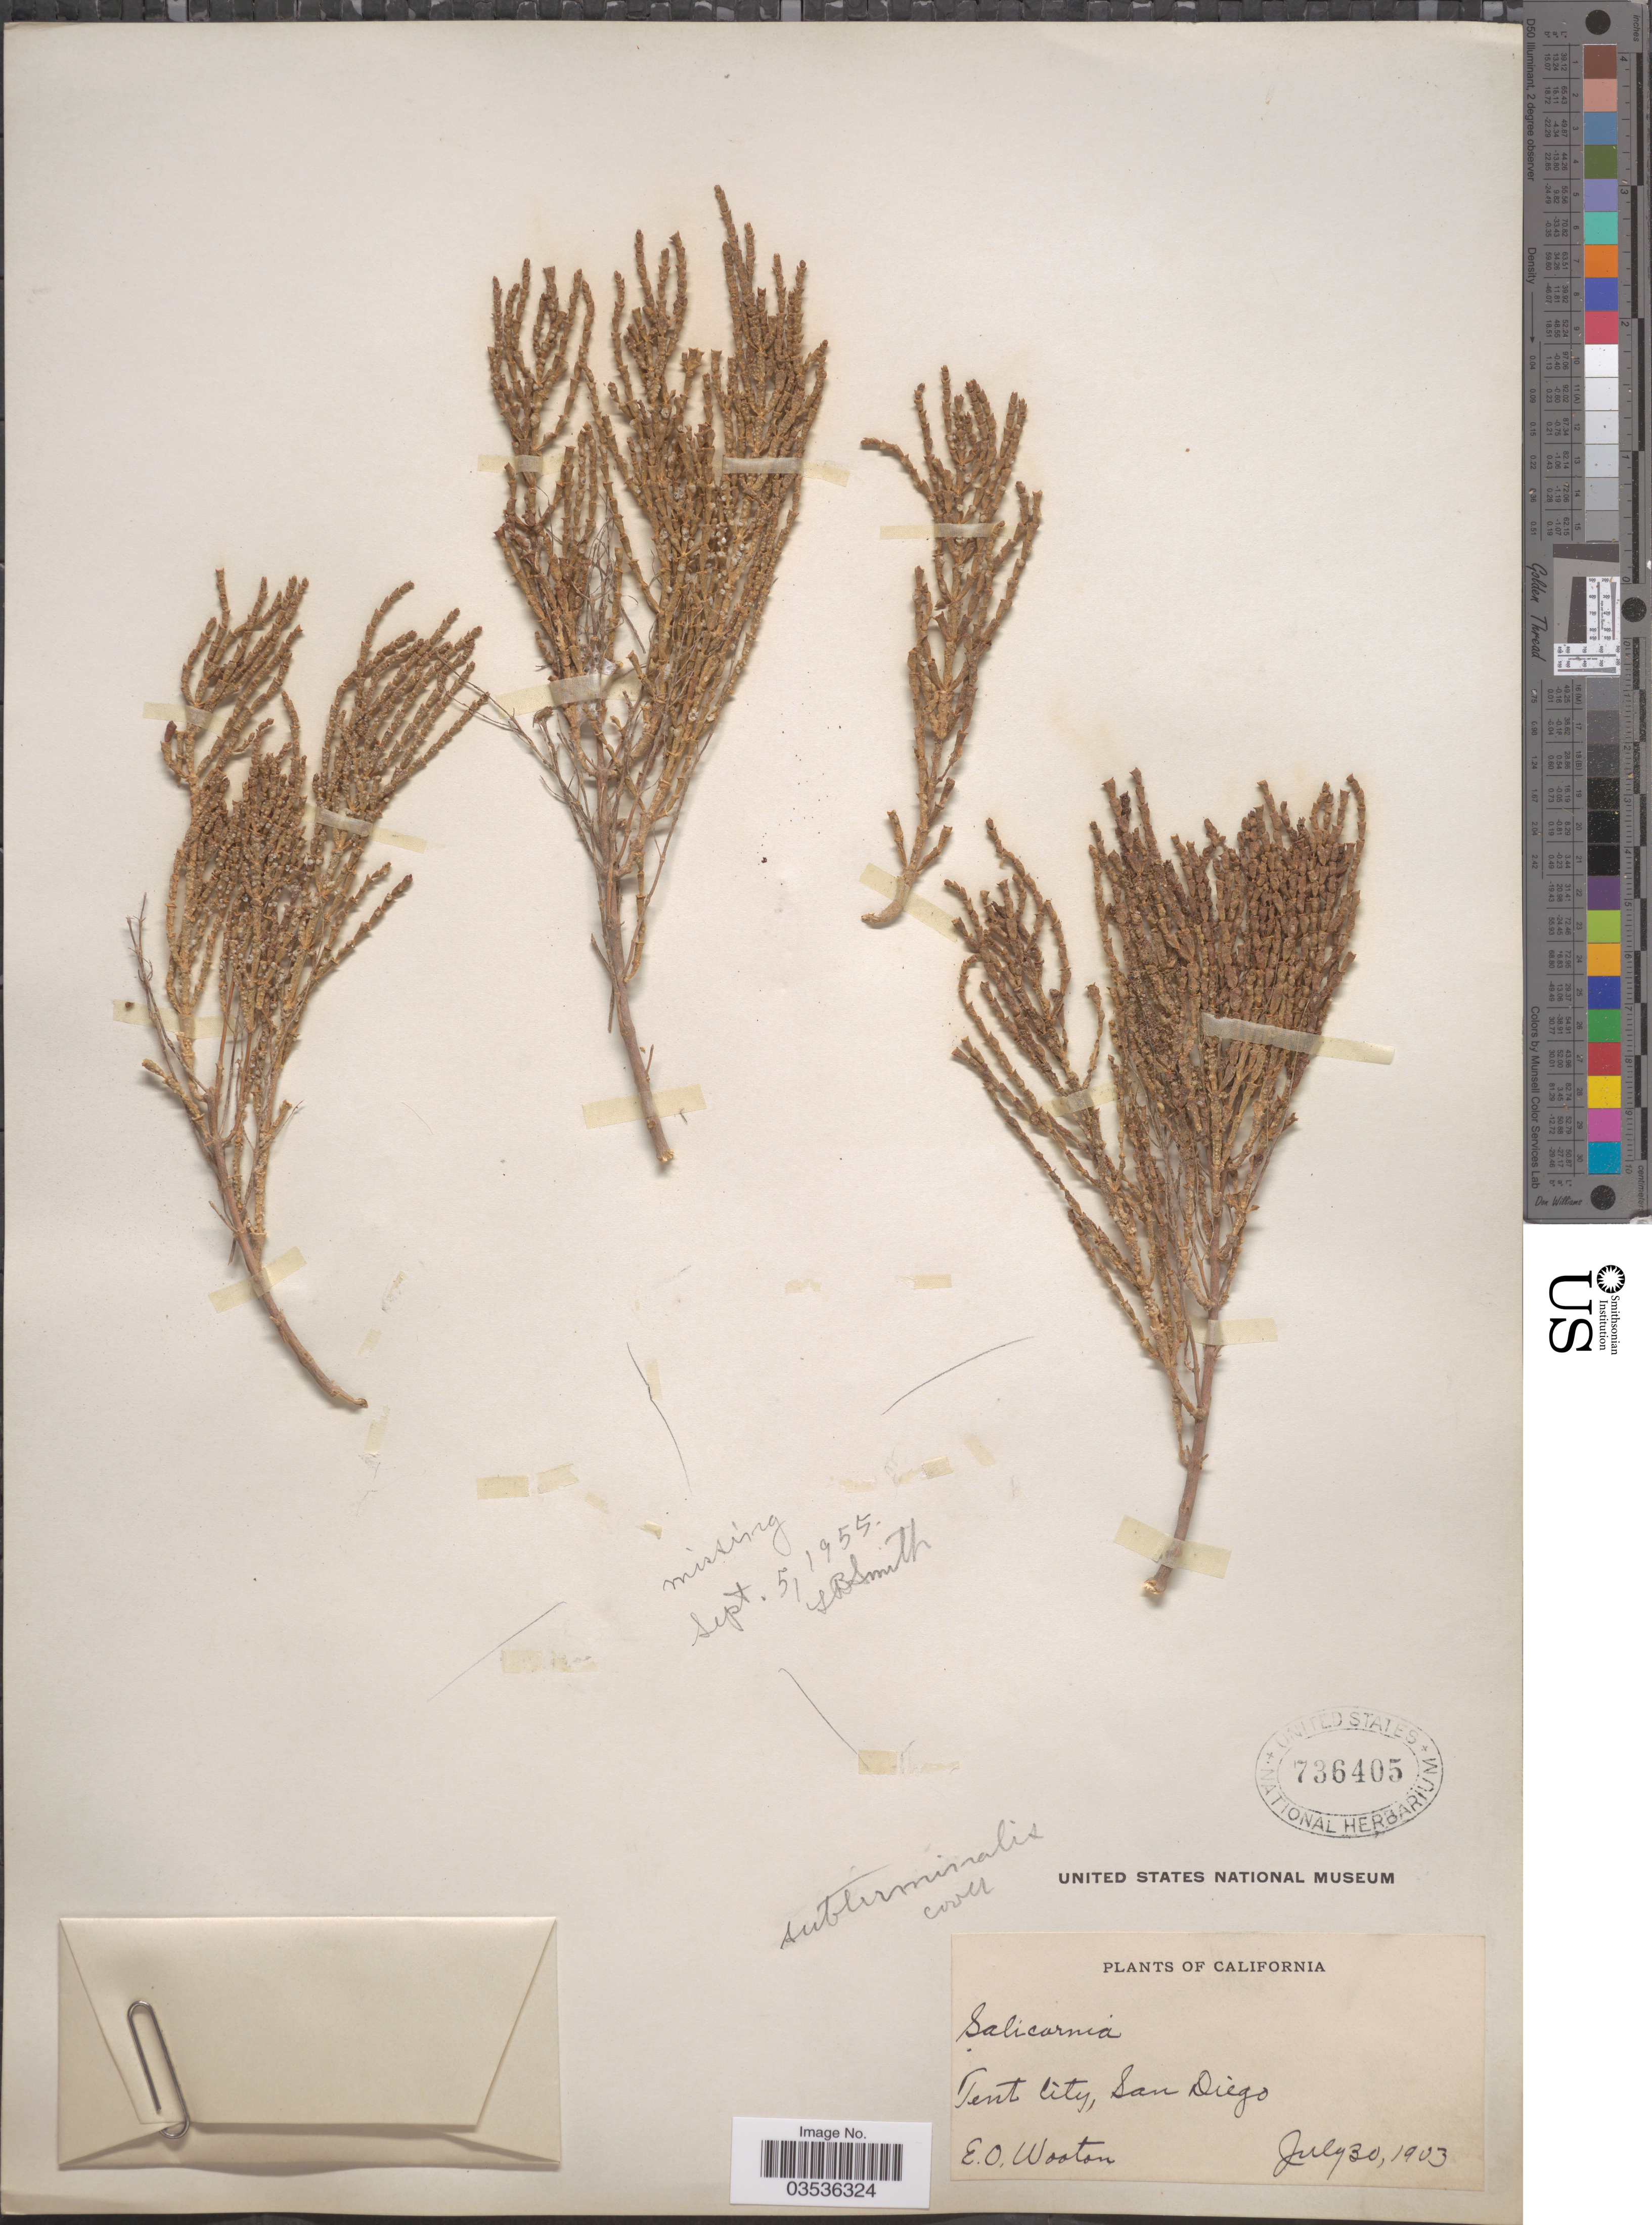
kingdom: Plantae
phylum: Tracheophyta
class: Magnoliopsida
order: Caryophyllales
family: Amaranthaceae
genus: Arthroceras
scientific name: Arthroceras subterminale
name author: (Parish) Piirainen & G. Kadereit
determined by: Strong, Mark T., (BOT), Smithsonian Institution - National Museum of Natural History (UNITED STATES)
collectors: E. O. Wooton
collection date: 1903-07-30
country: United States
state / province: California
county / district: San Diego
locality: Tent City, San Diego.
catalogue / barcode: US 736405